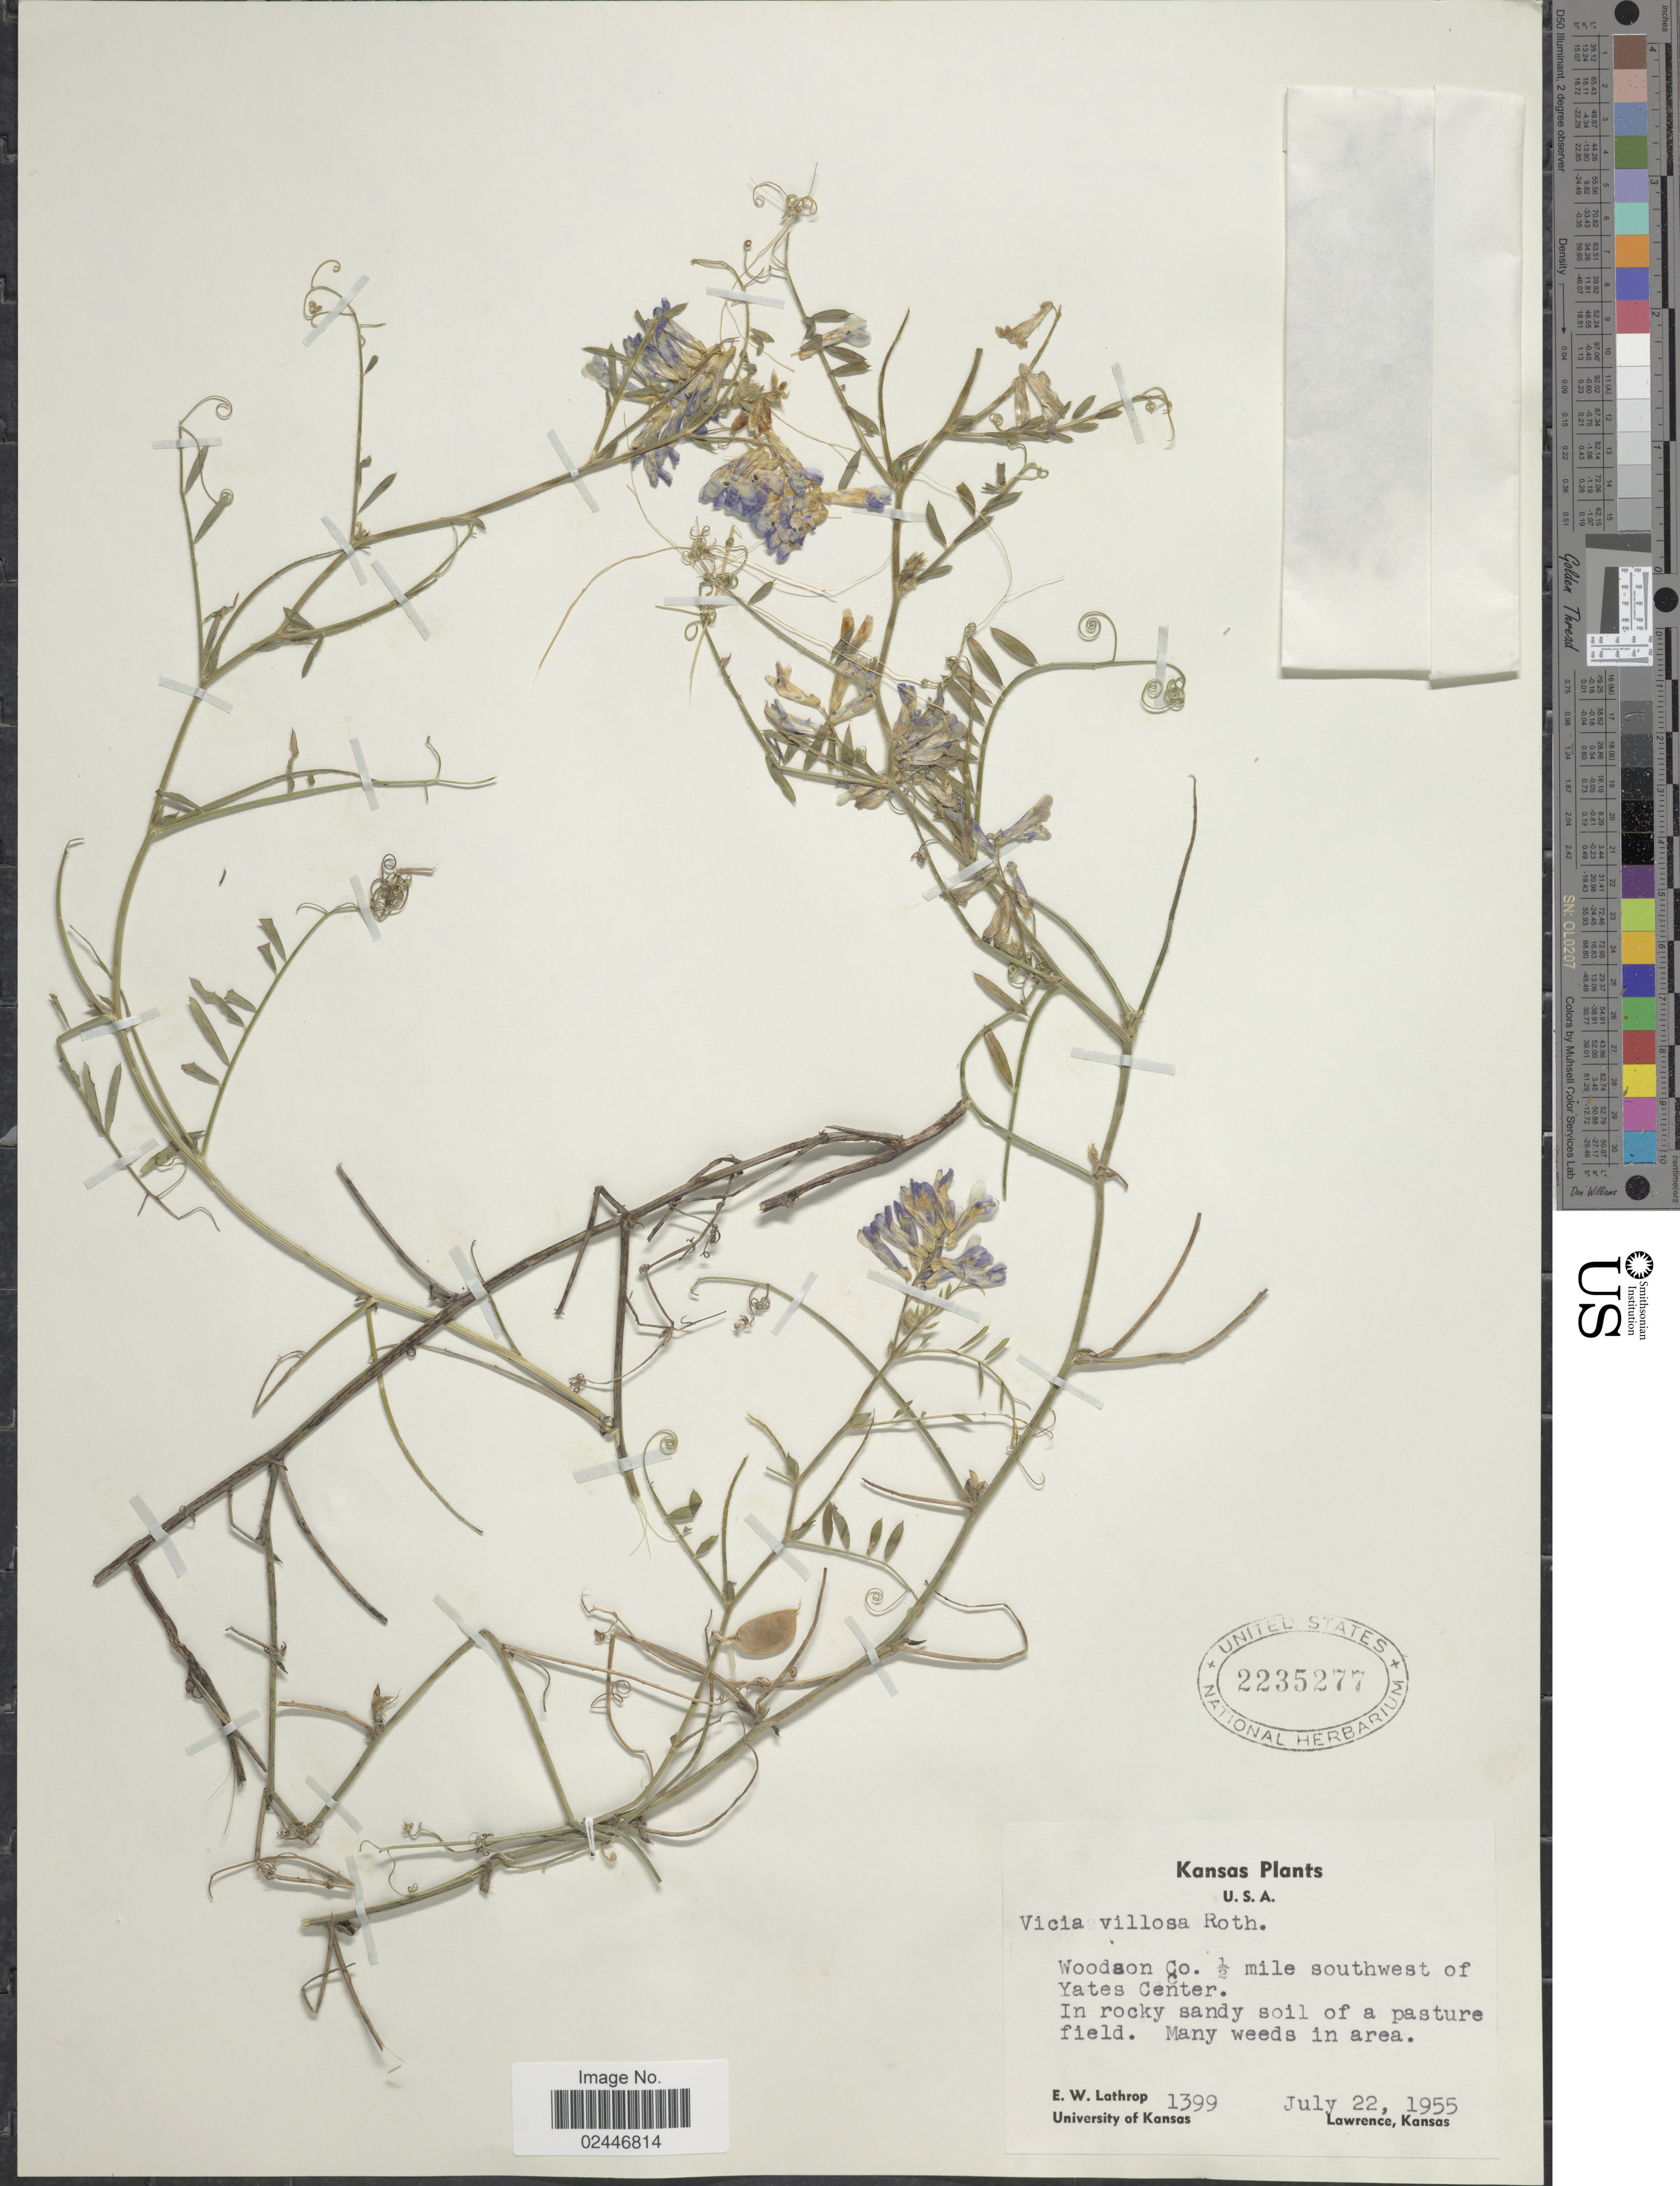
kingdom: Plantae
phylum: Tracheophyta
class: Magnoliopsida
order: Fabales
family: Fabaceae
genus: Vicia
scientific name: Vicia villosa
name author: Roth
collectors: E. W. Lathrop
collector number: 1399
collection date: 1955-07-22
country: United States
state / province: Kansas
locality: Woodson Co. 1/2 mile southwest of Yates Center, in rocky sandy soil of a pasture field.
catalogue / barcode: US 2235277